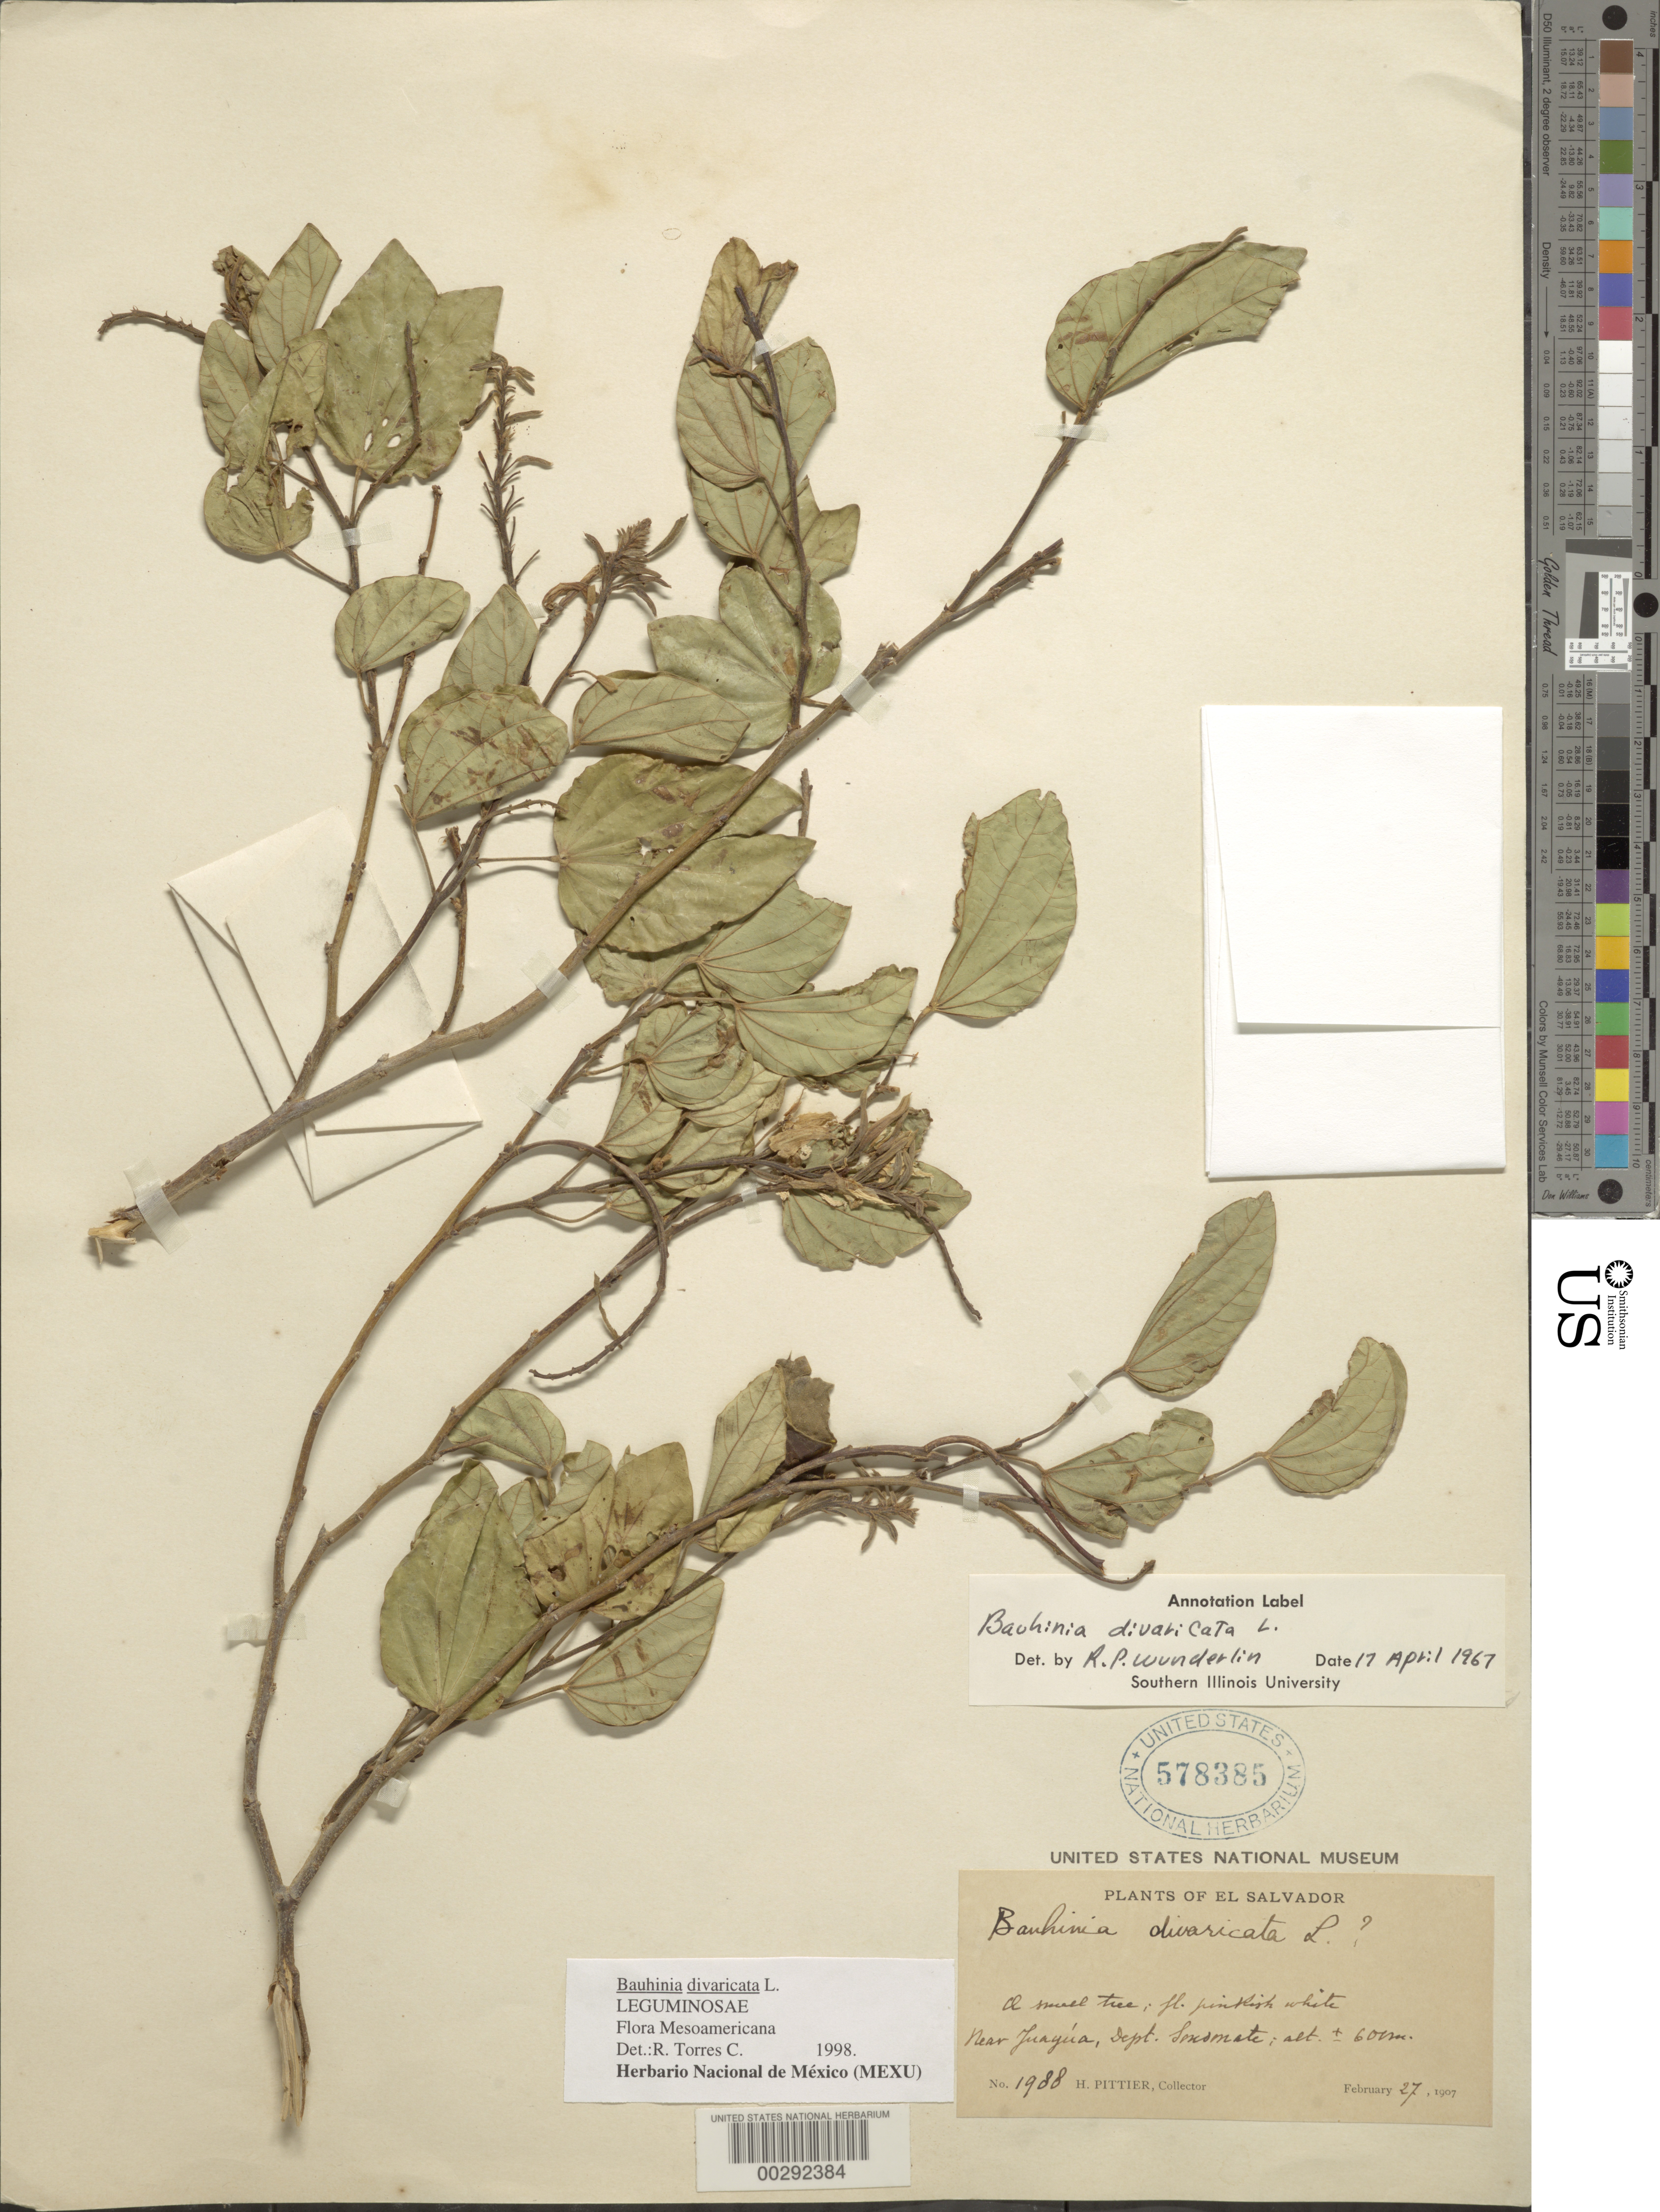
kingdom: Plantae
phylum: Tracheophyta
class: Magnoliopsida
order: Fabales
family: Fabaceae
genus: Bauhinia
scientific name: Bauhinia divaricata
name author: L.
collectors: H. F. Pittier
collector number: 1988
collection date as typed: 27 Feb 1907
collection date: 1907-02-27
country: El Salvador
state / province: Sonsonate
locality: Near juayua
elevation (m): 600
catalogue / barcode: US 578385